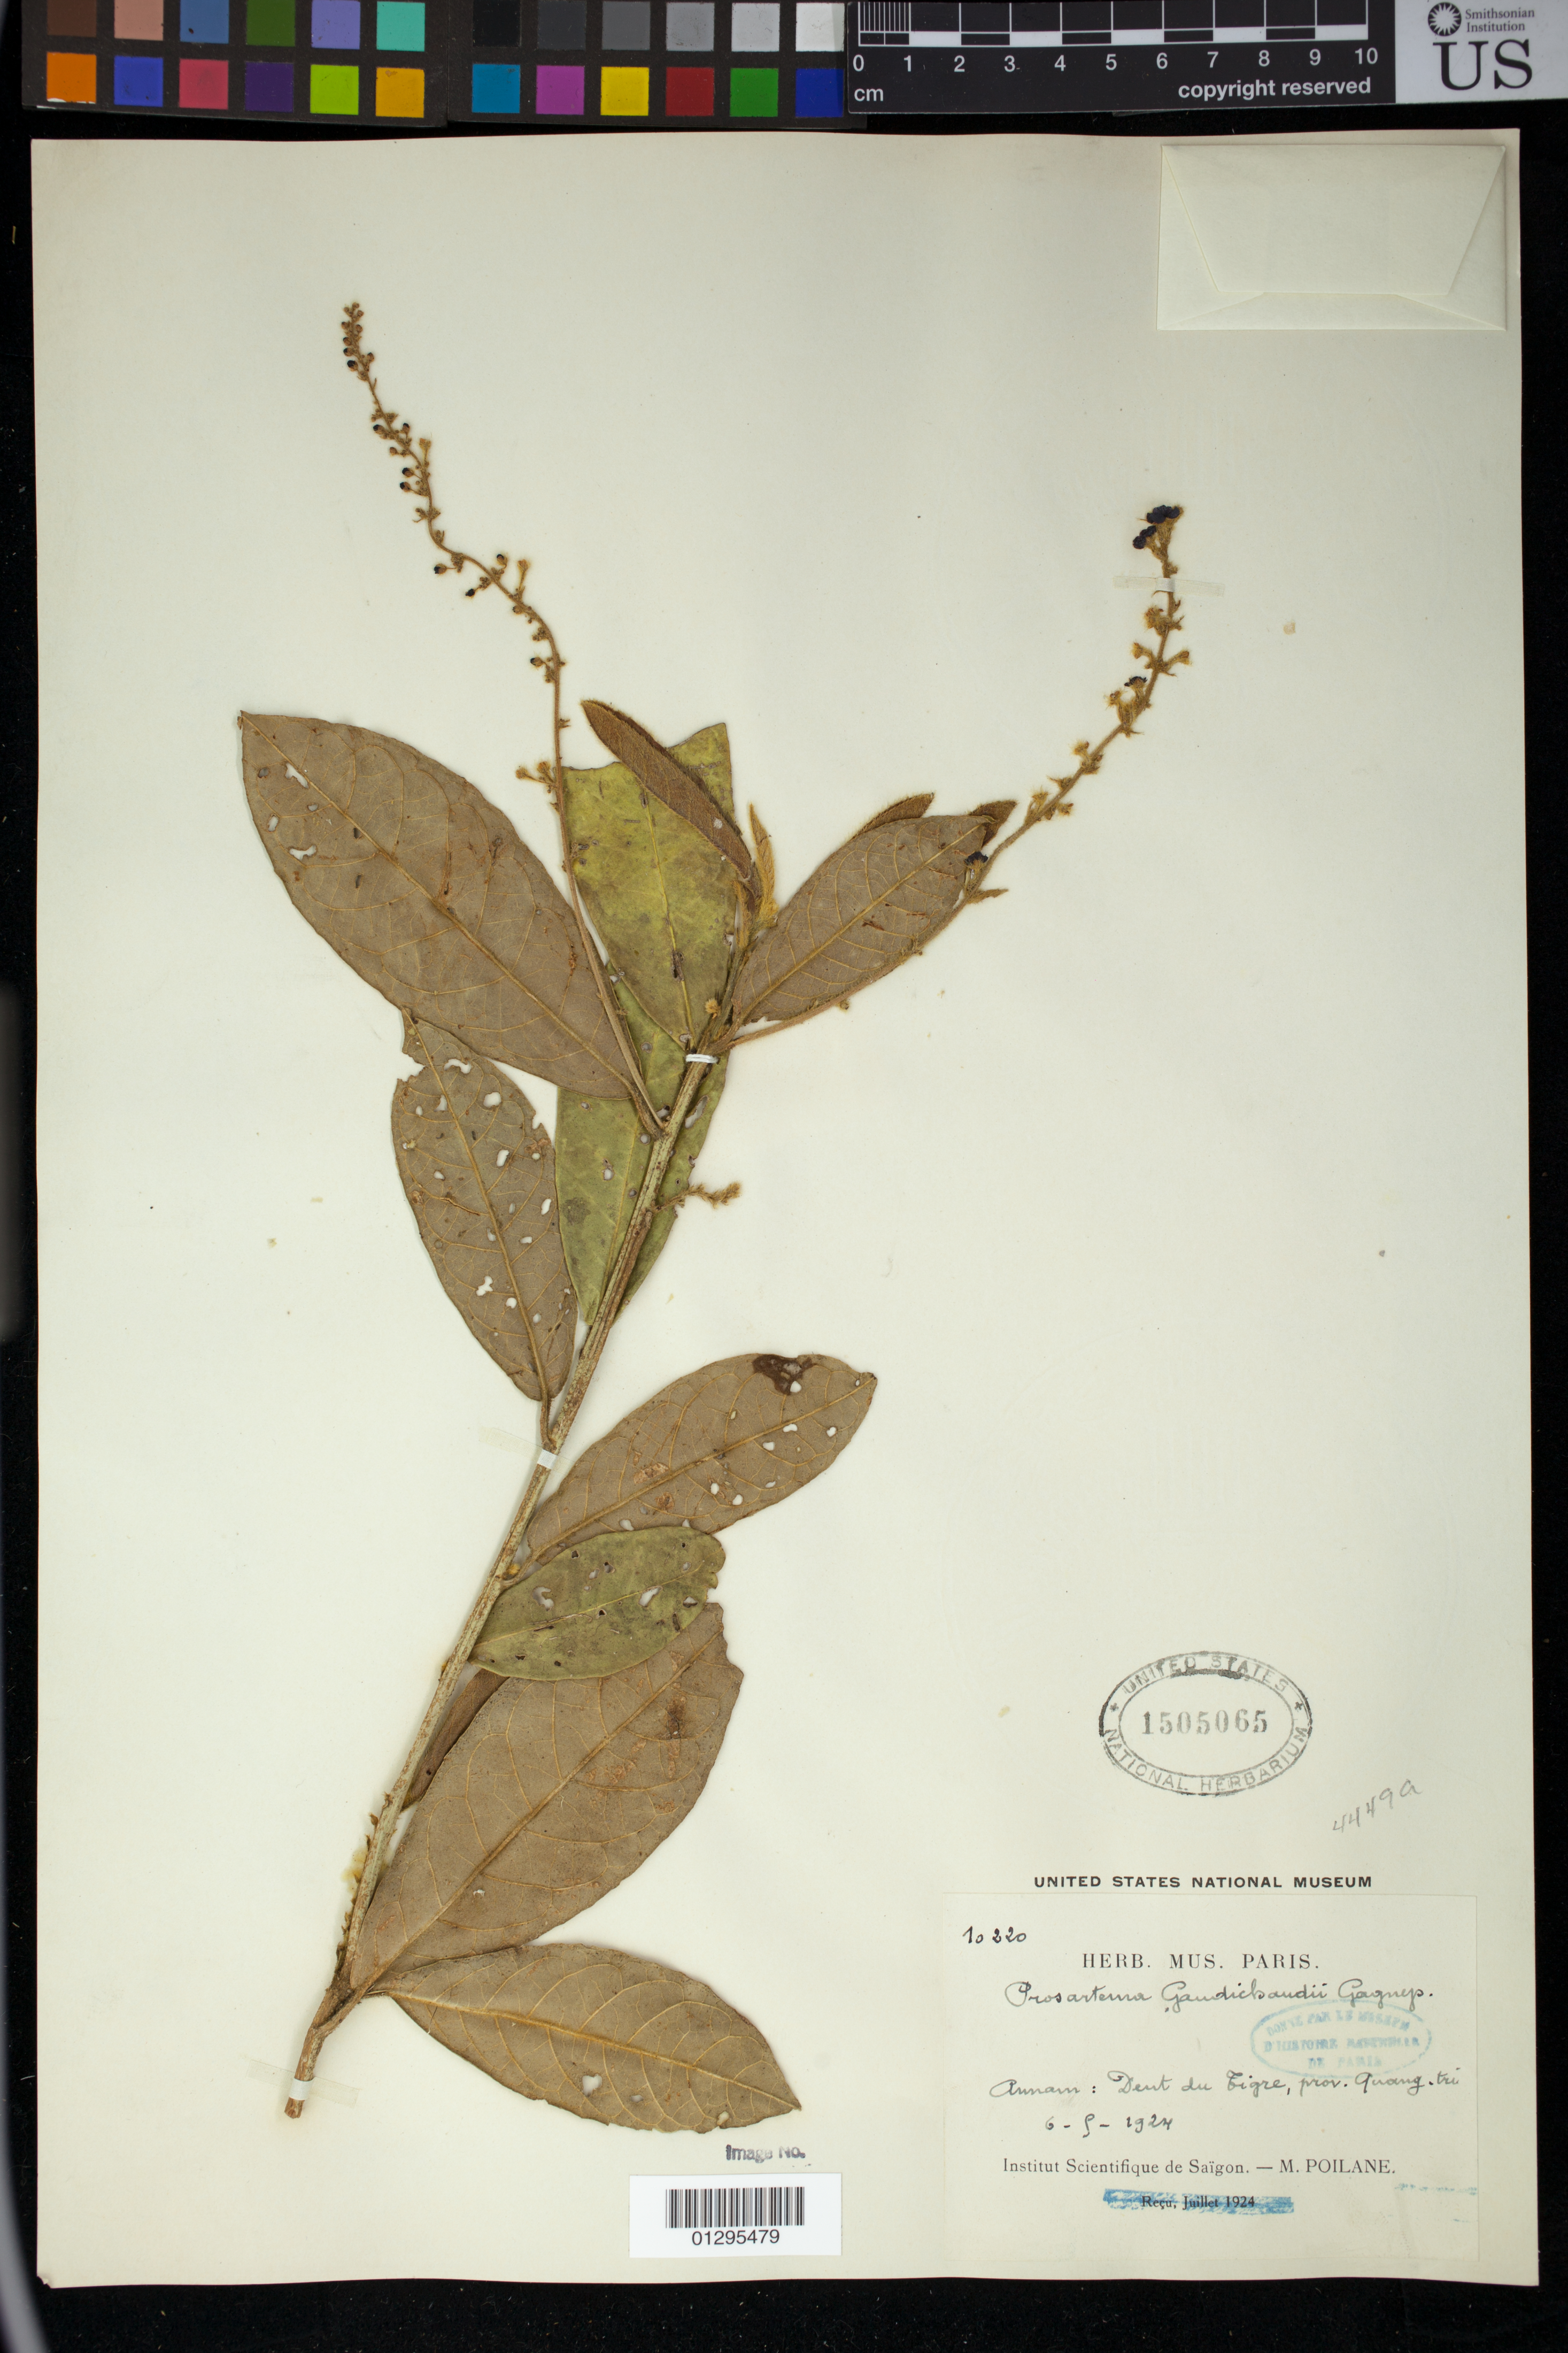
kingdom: Plantae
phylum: Tracheophyta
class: Magnoliopsida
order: Malpighiales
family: Euphorbiaceae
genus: Prosartema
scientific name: Prosartema prosartema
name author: Gagnep.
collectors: E. Poilane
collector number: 10220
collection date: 1924-02-06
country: Vietnam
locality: Dent du Figre [Động Voi Mệp]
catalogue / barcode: US 1505065